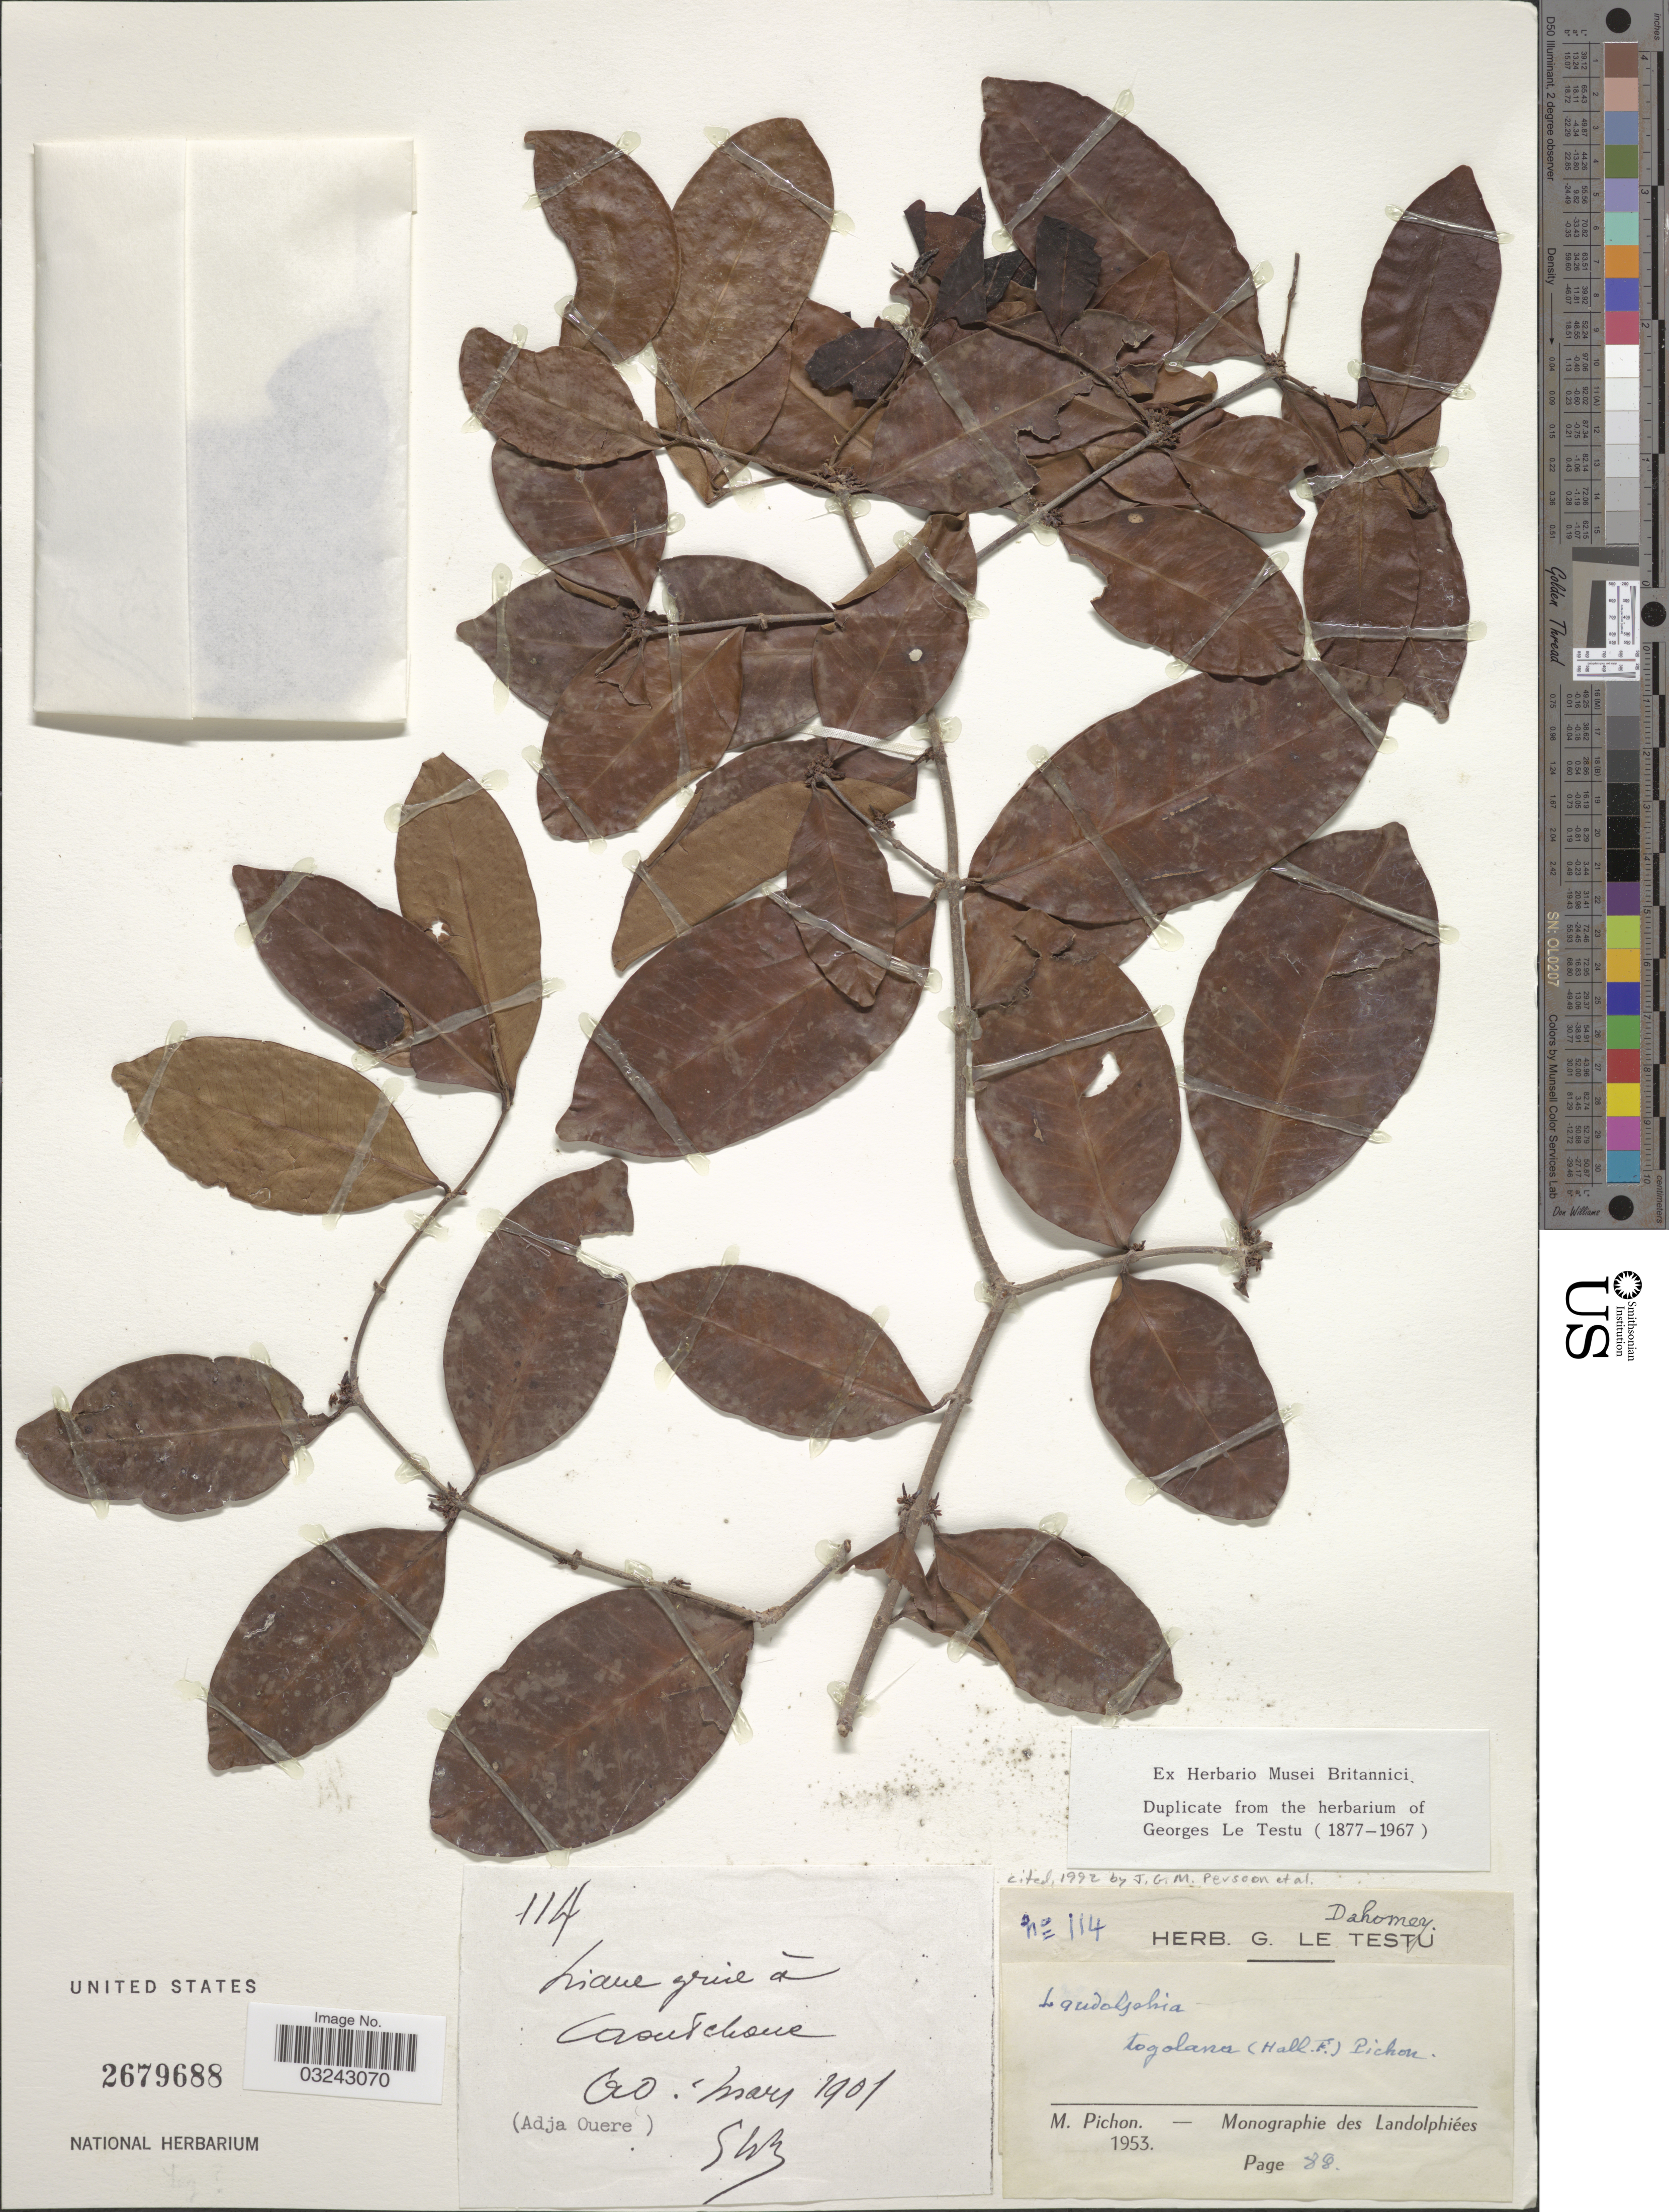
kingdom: Plantae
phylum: Tracheophyta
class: Magnoliopsida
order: Gentianales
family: Apocynaceae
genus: Landolphia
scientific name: Landolphia togolana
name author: (Hallier f.) Pichon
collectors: G. Le Testu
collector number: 114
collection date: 1901-03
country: Benin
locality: Dahomey, (Adja Ouere). Lasoutshowe Ao. [interpreted]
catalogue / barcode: US 2679688